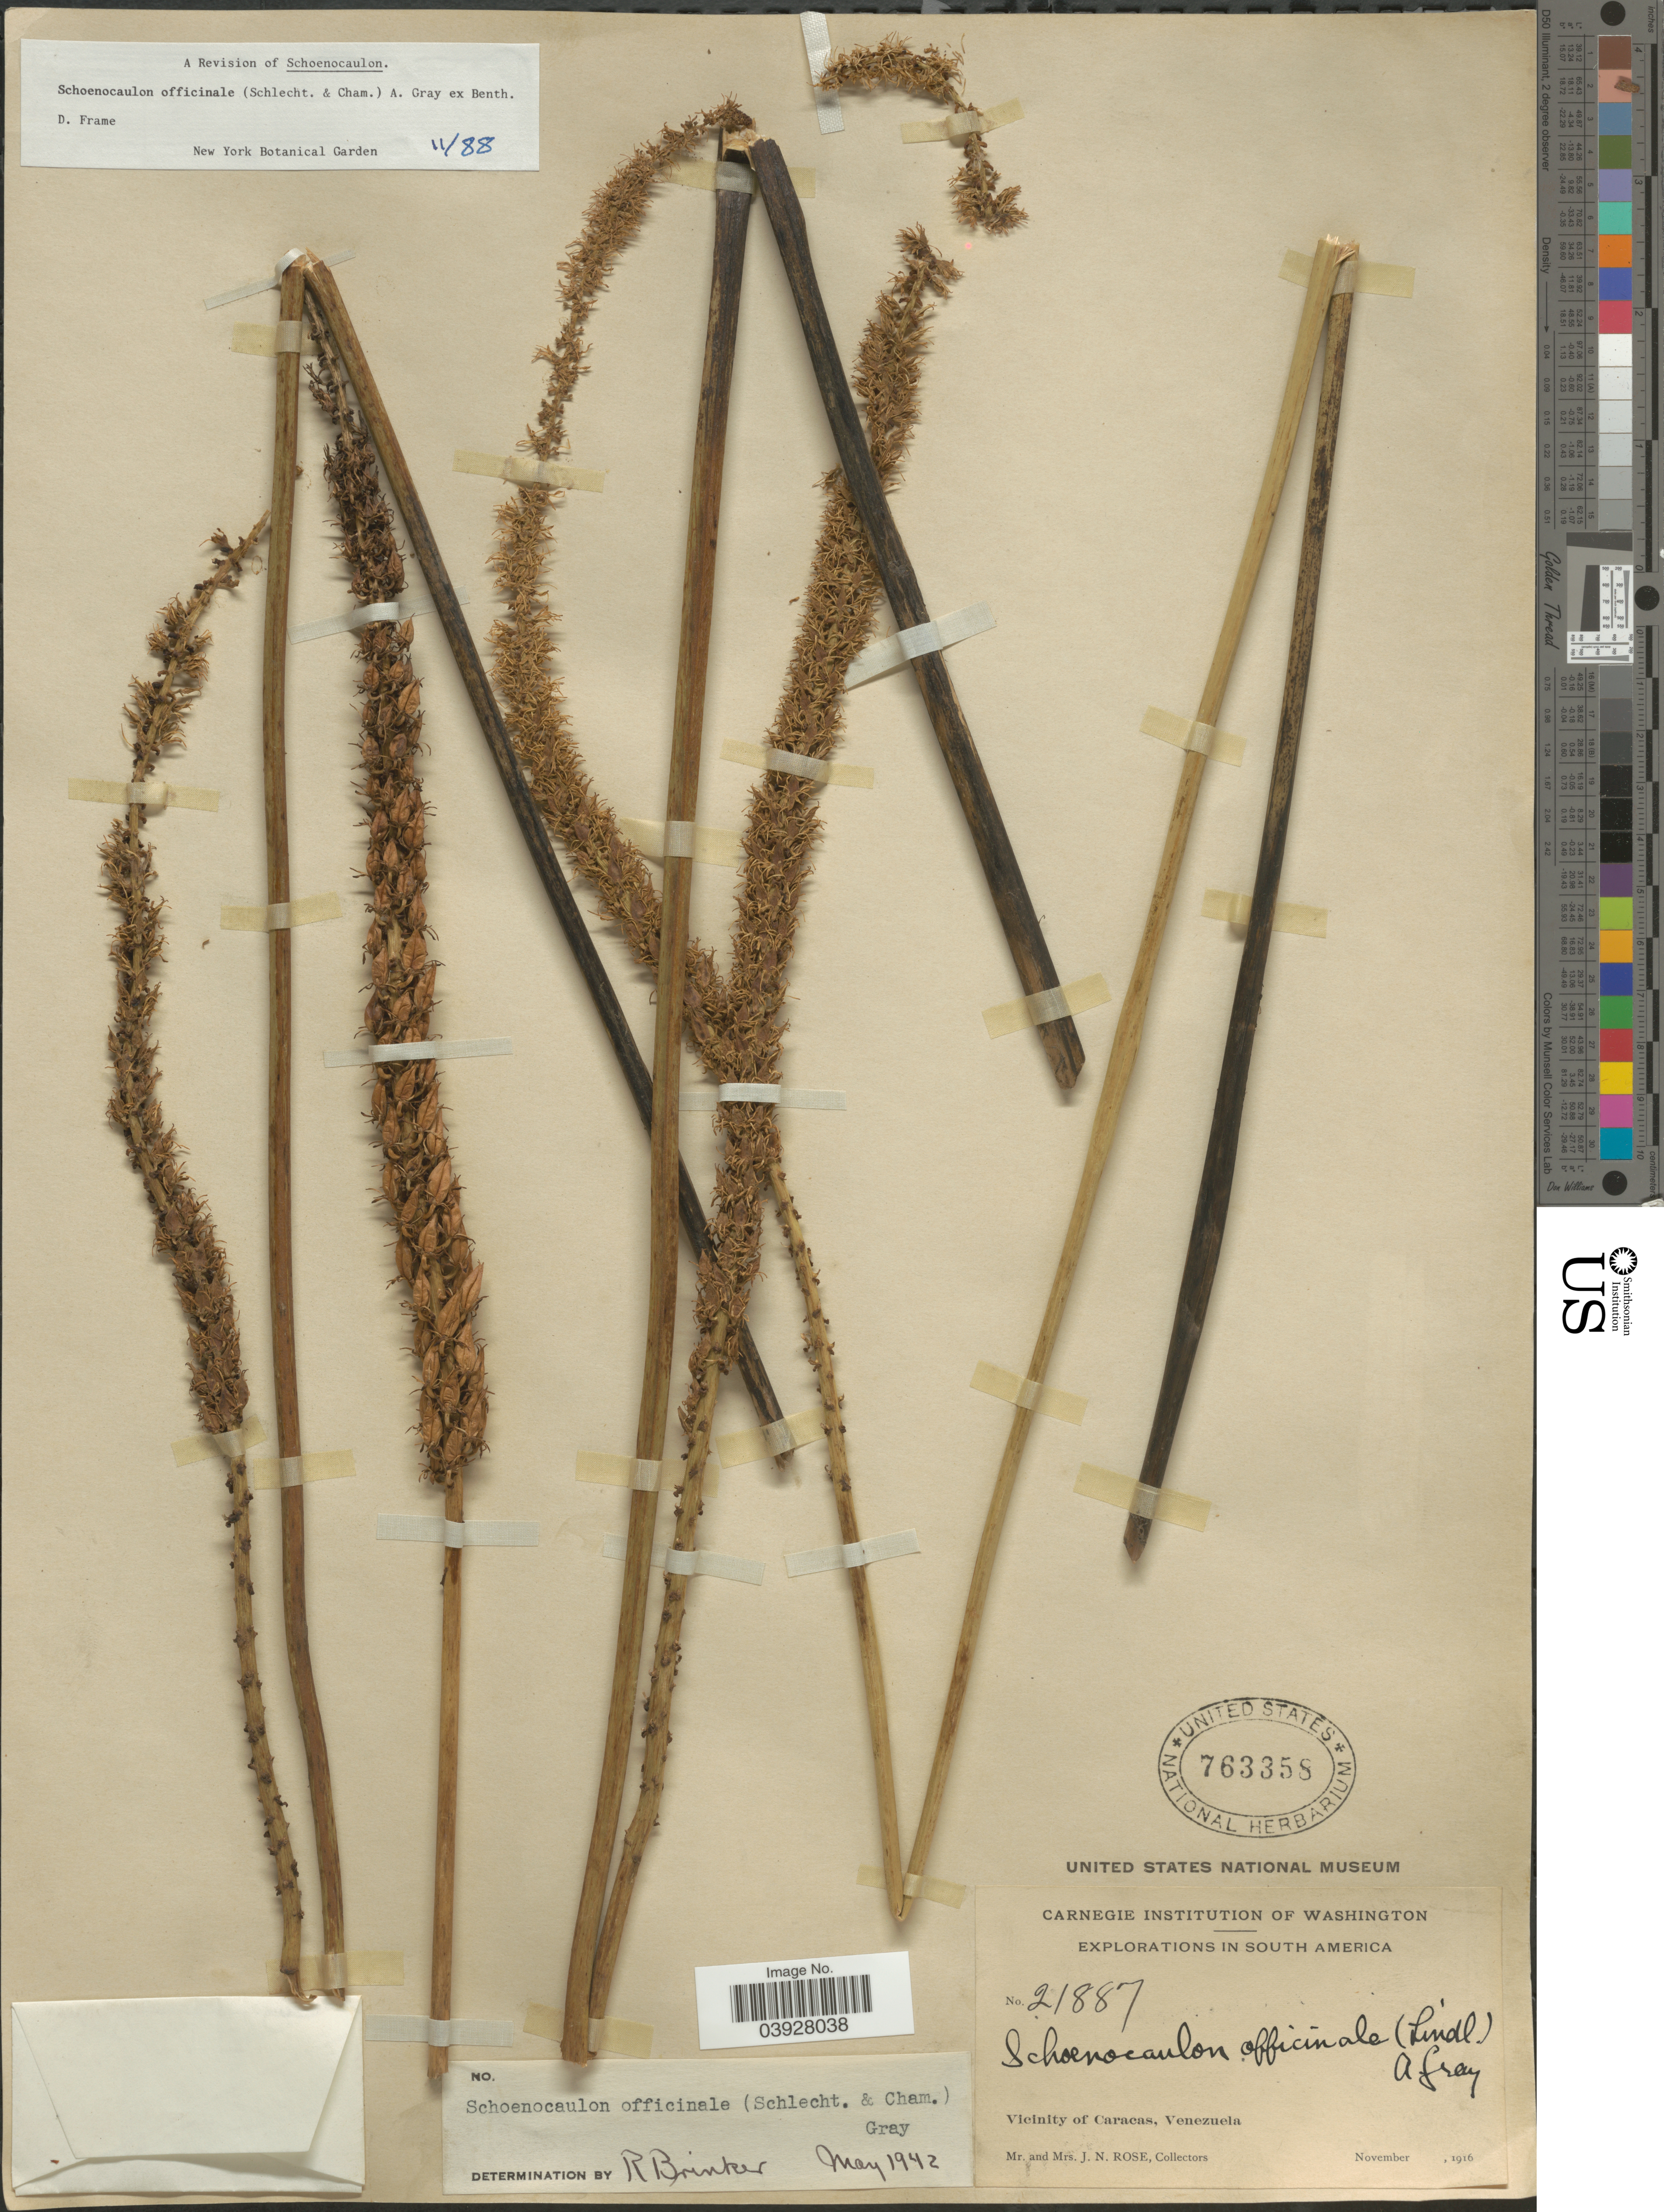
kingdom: Plantae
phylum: Tracheophyta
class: Liliopsida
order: Liliales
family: Melanthiaceae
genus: Schoenocaulon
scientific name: Schoenocaulon officinale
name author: (Schltdl.) A. Gray ex Benth.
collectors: J. N. Rose & L. B. Rose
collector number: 21887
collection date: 1916-11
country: Venezuela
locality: Vicinity of Caracas.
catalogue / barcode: US 763358